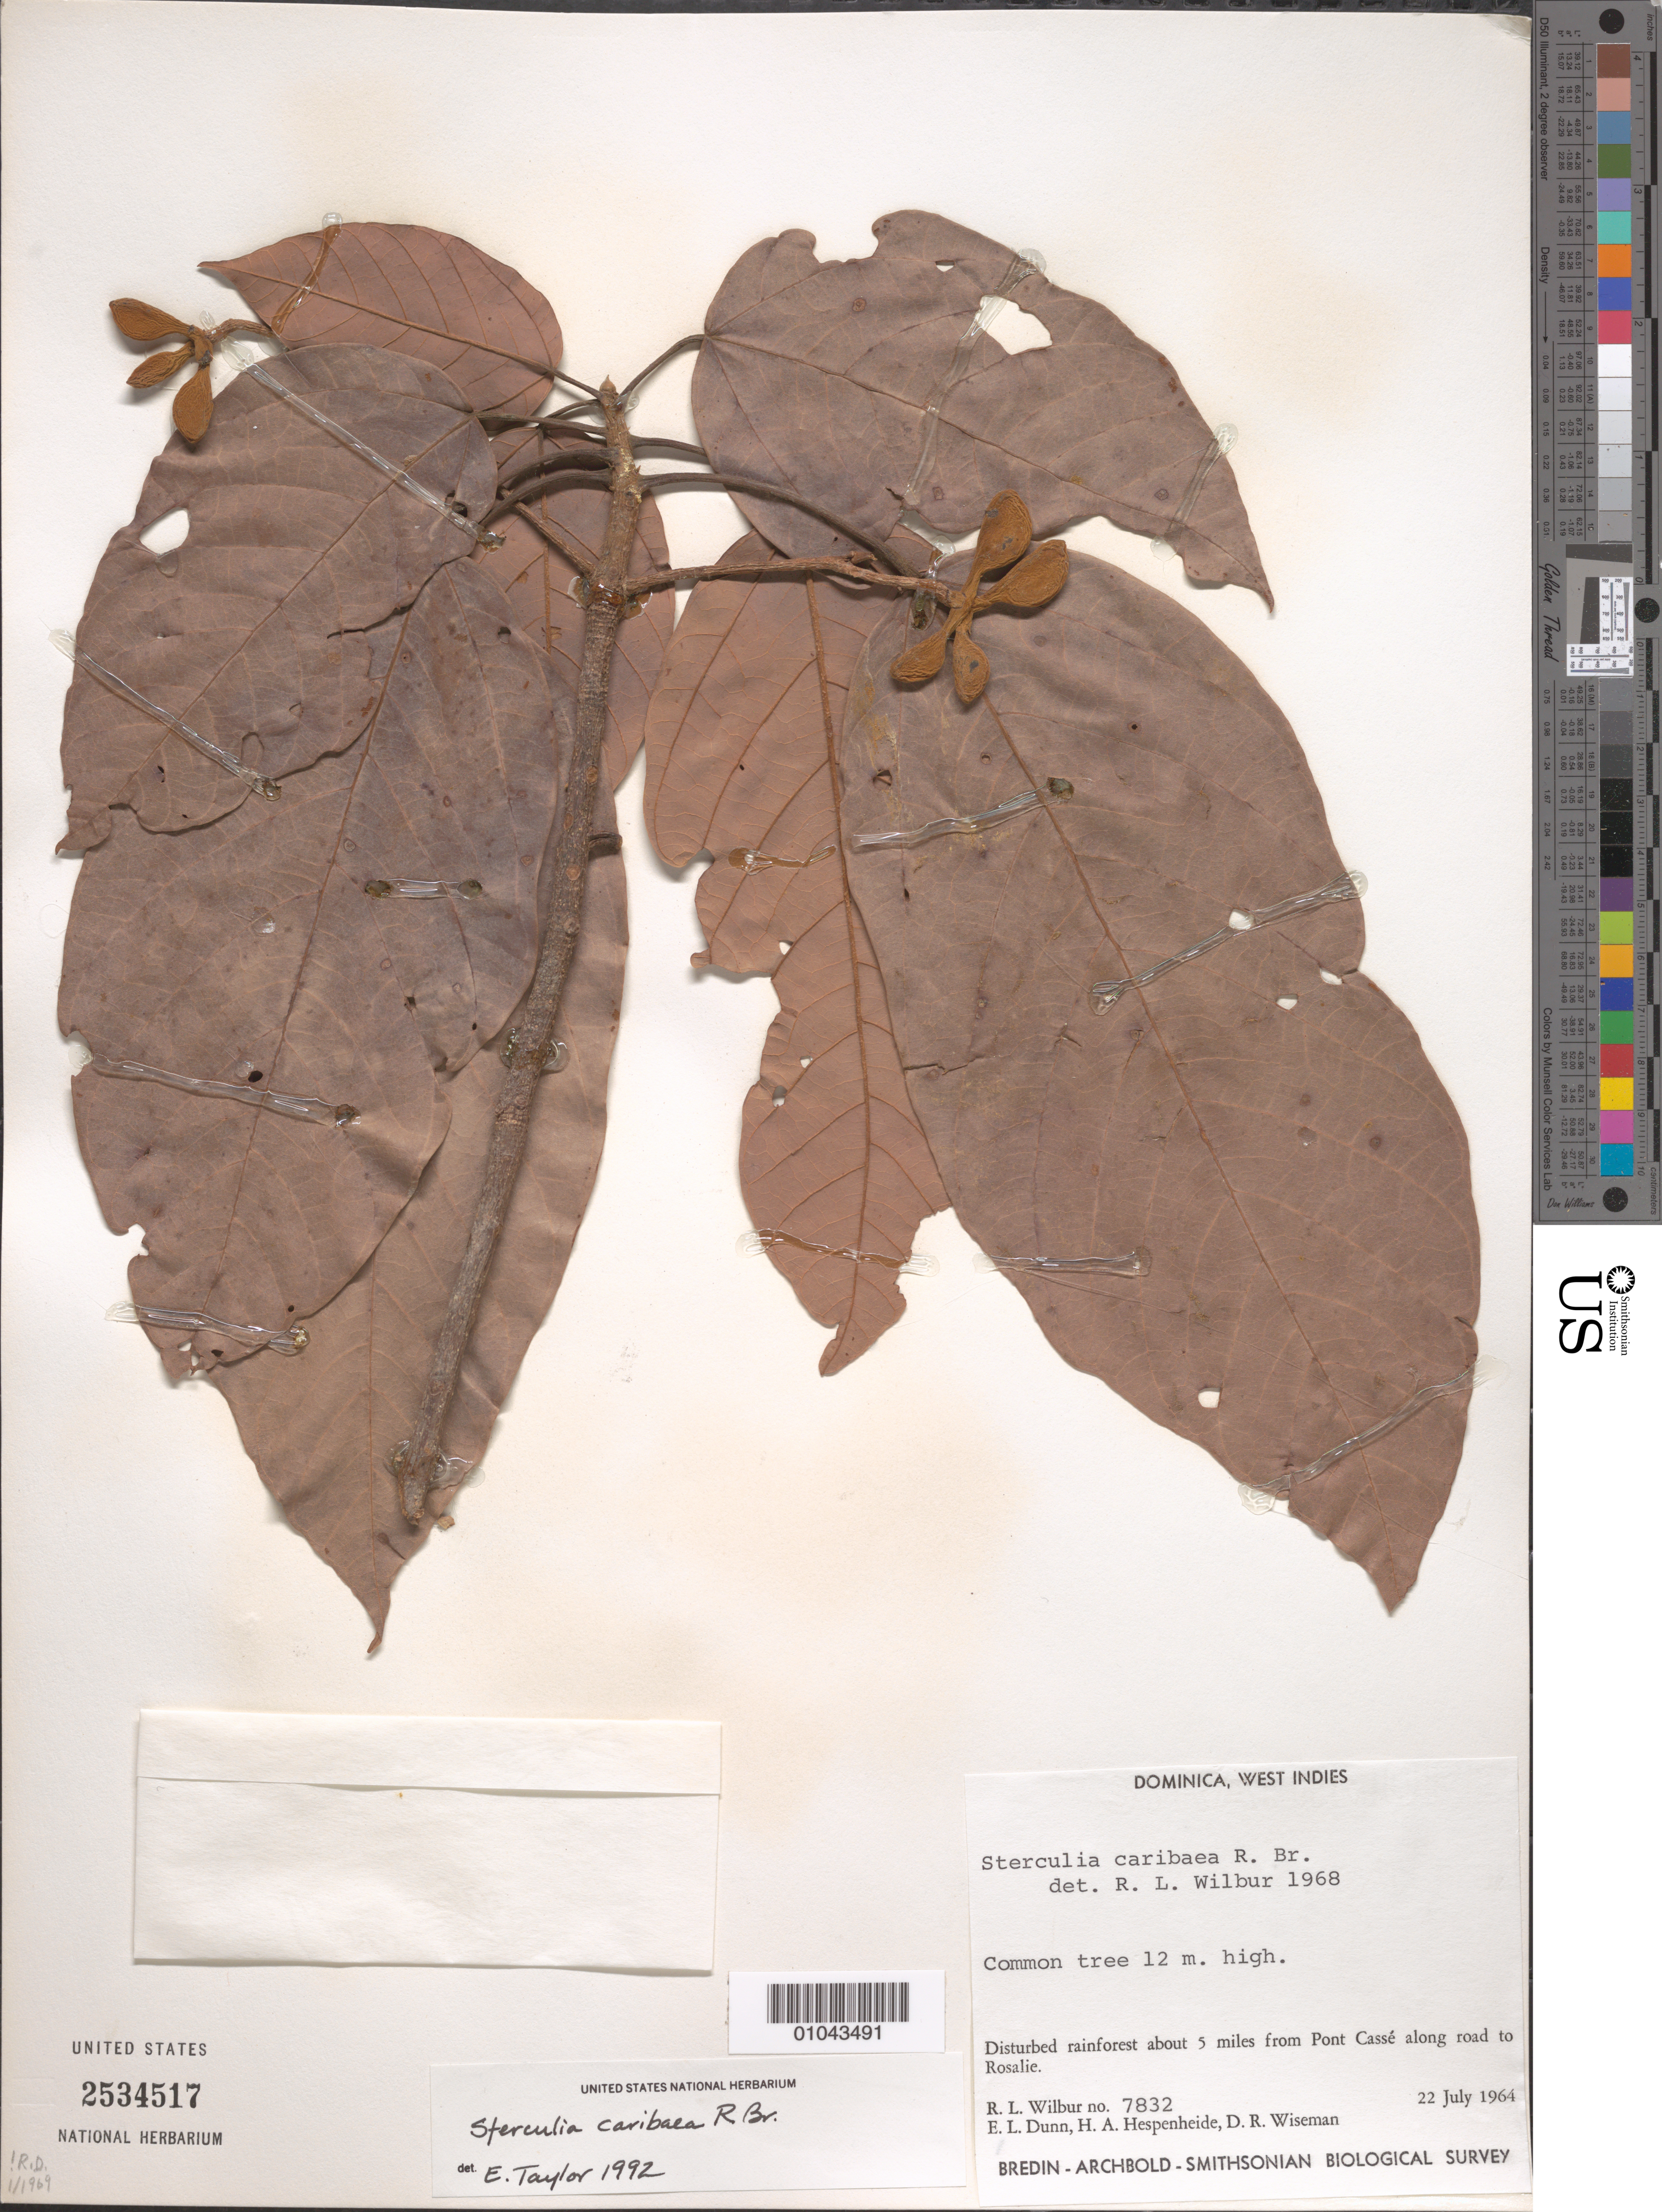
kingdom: Plantae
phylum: Tracheophyta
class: Magnoliopsida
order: Malvales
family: Malvaceae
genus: Sterculia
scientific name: Sterculia caribaea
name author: R. Br.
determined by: Taylor, E. L.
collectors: R. L. Wilbur, E. Dunn, H. A. Hespenheide & D. R. Wiseman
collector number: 7832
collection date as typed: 22 Jul 1964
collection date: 1964-07-22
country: Dominica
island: Dominica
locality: Pont Cassé, 5 miles from along road to Rosalie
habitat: Disturbed rainforest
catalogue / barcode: US 2534517